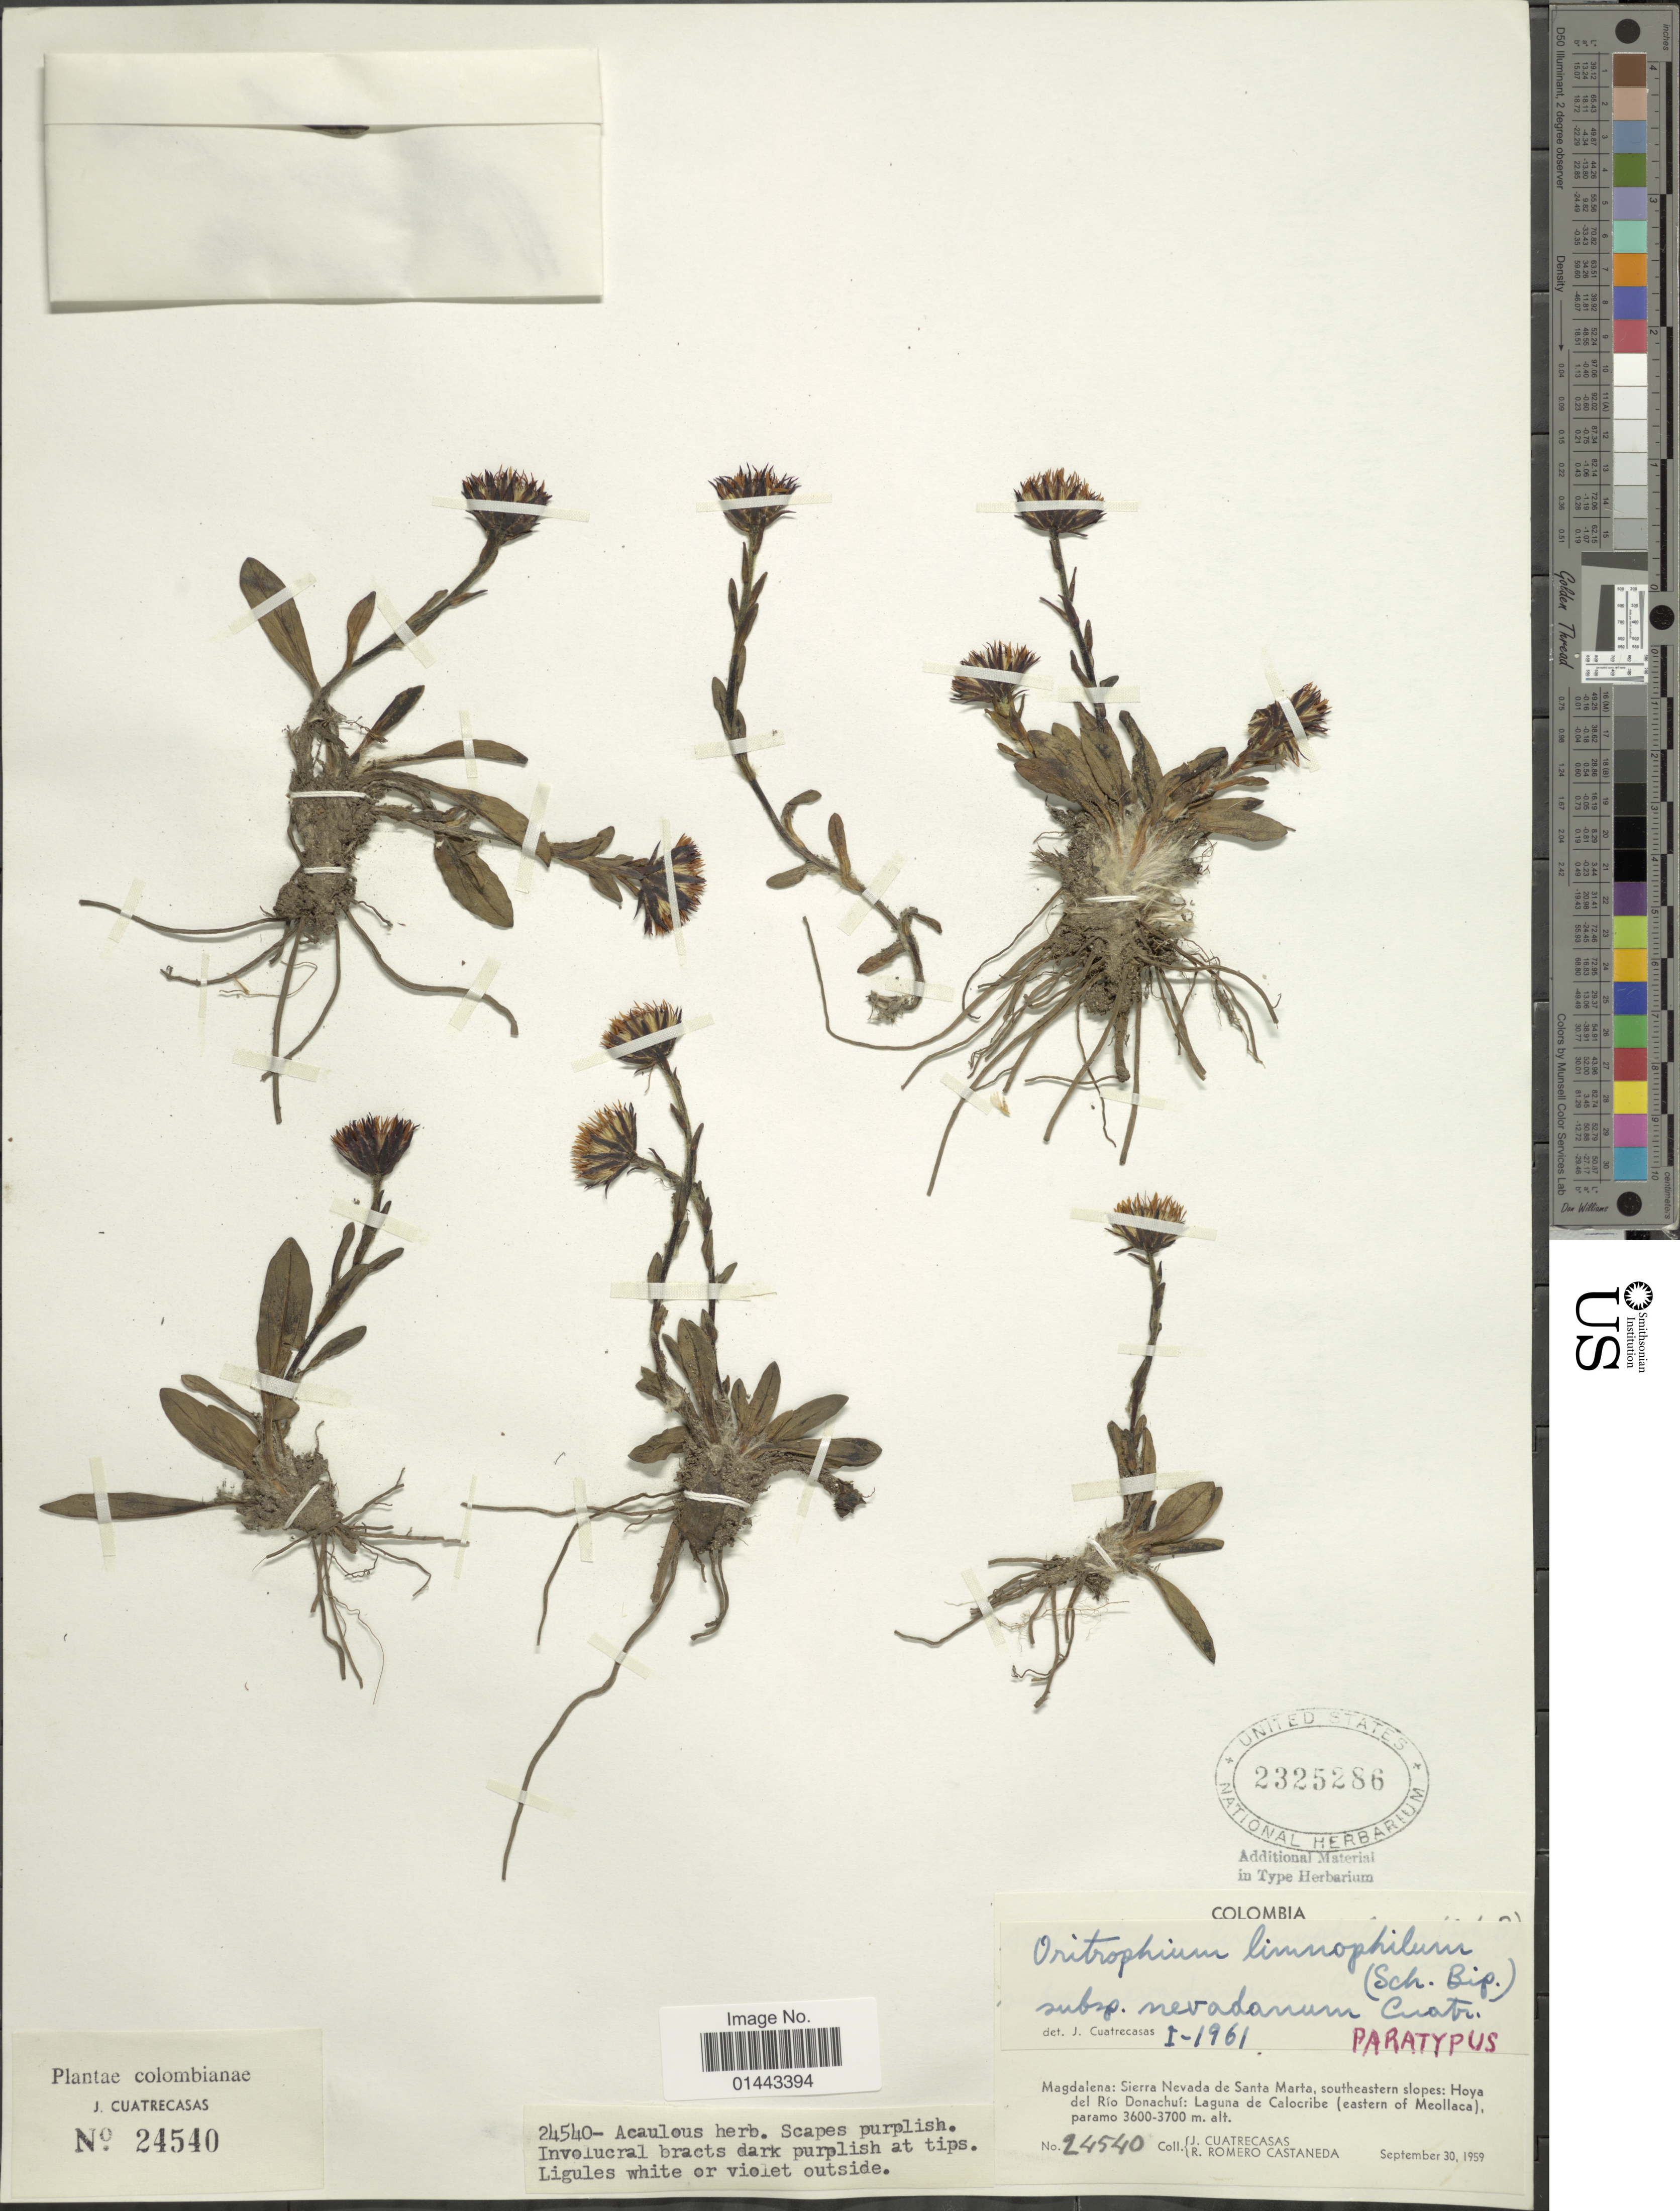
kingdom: Plantae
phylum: Tracheophyta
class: Magnoliopsida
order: Asterales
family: Asteraceae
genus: Oritrophium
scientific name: Oritrophium limnophilum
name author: (Sch. Bip.) Cuatrec.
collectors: J. Cuatrecasas & R. Romero Castañeda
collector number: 24540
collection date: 1959-09-30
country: Colombia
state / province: Magdalena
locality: Sierra Nevada de Santa Marta, southeastern slopes: Hoya del Rio Donachui: Laguna de Calocribe (eastern of Meollaca), paramo.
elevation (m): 3600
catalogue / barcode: US 2325286